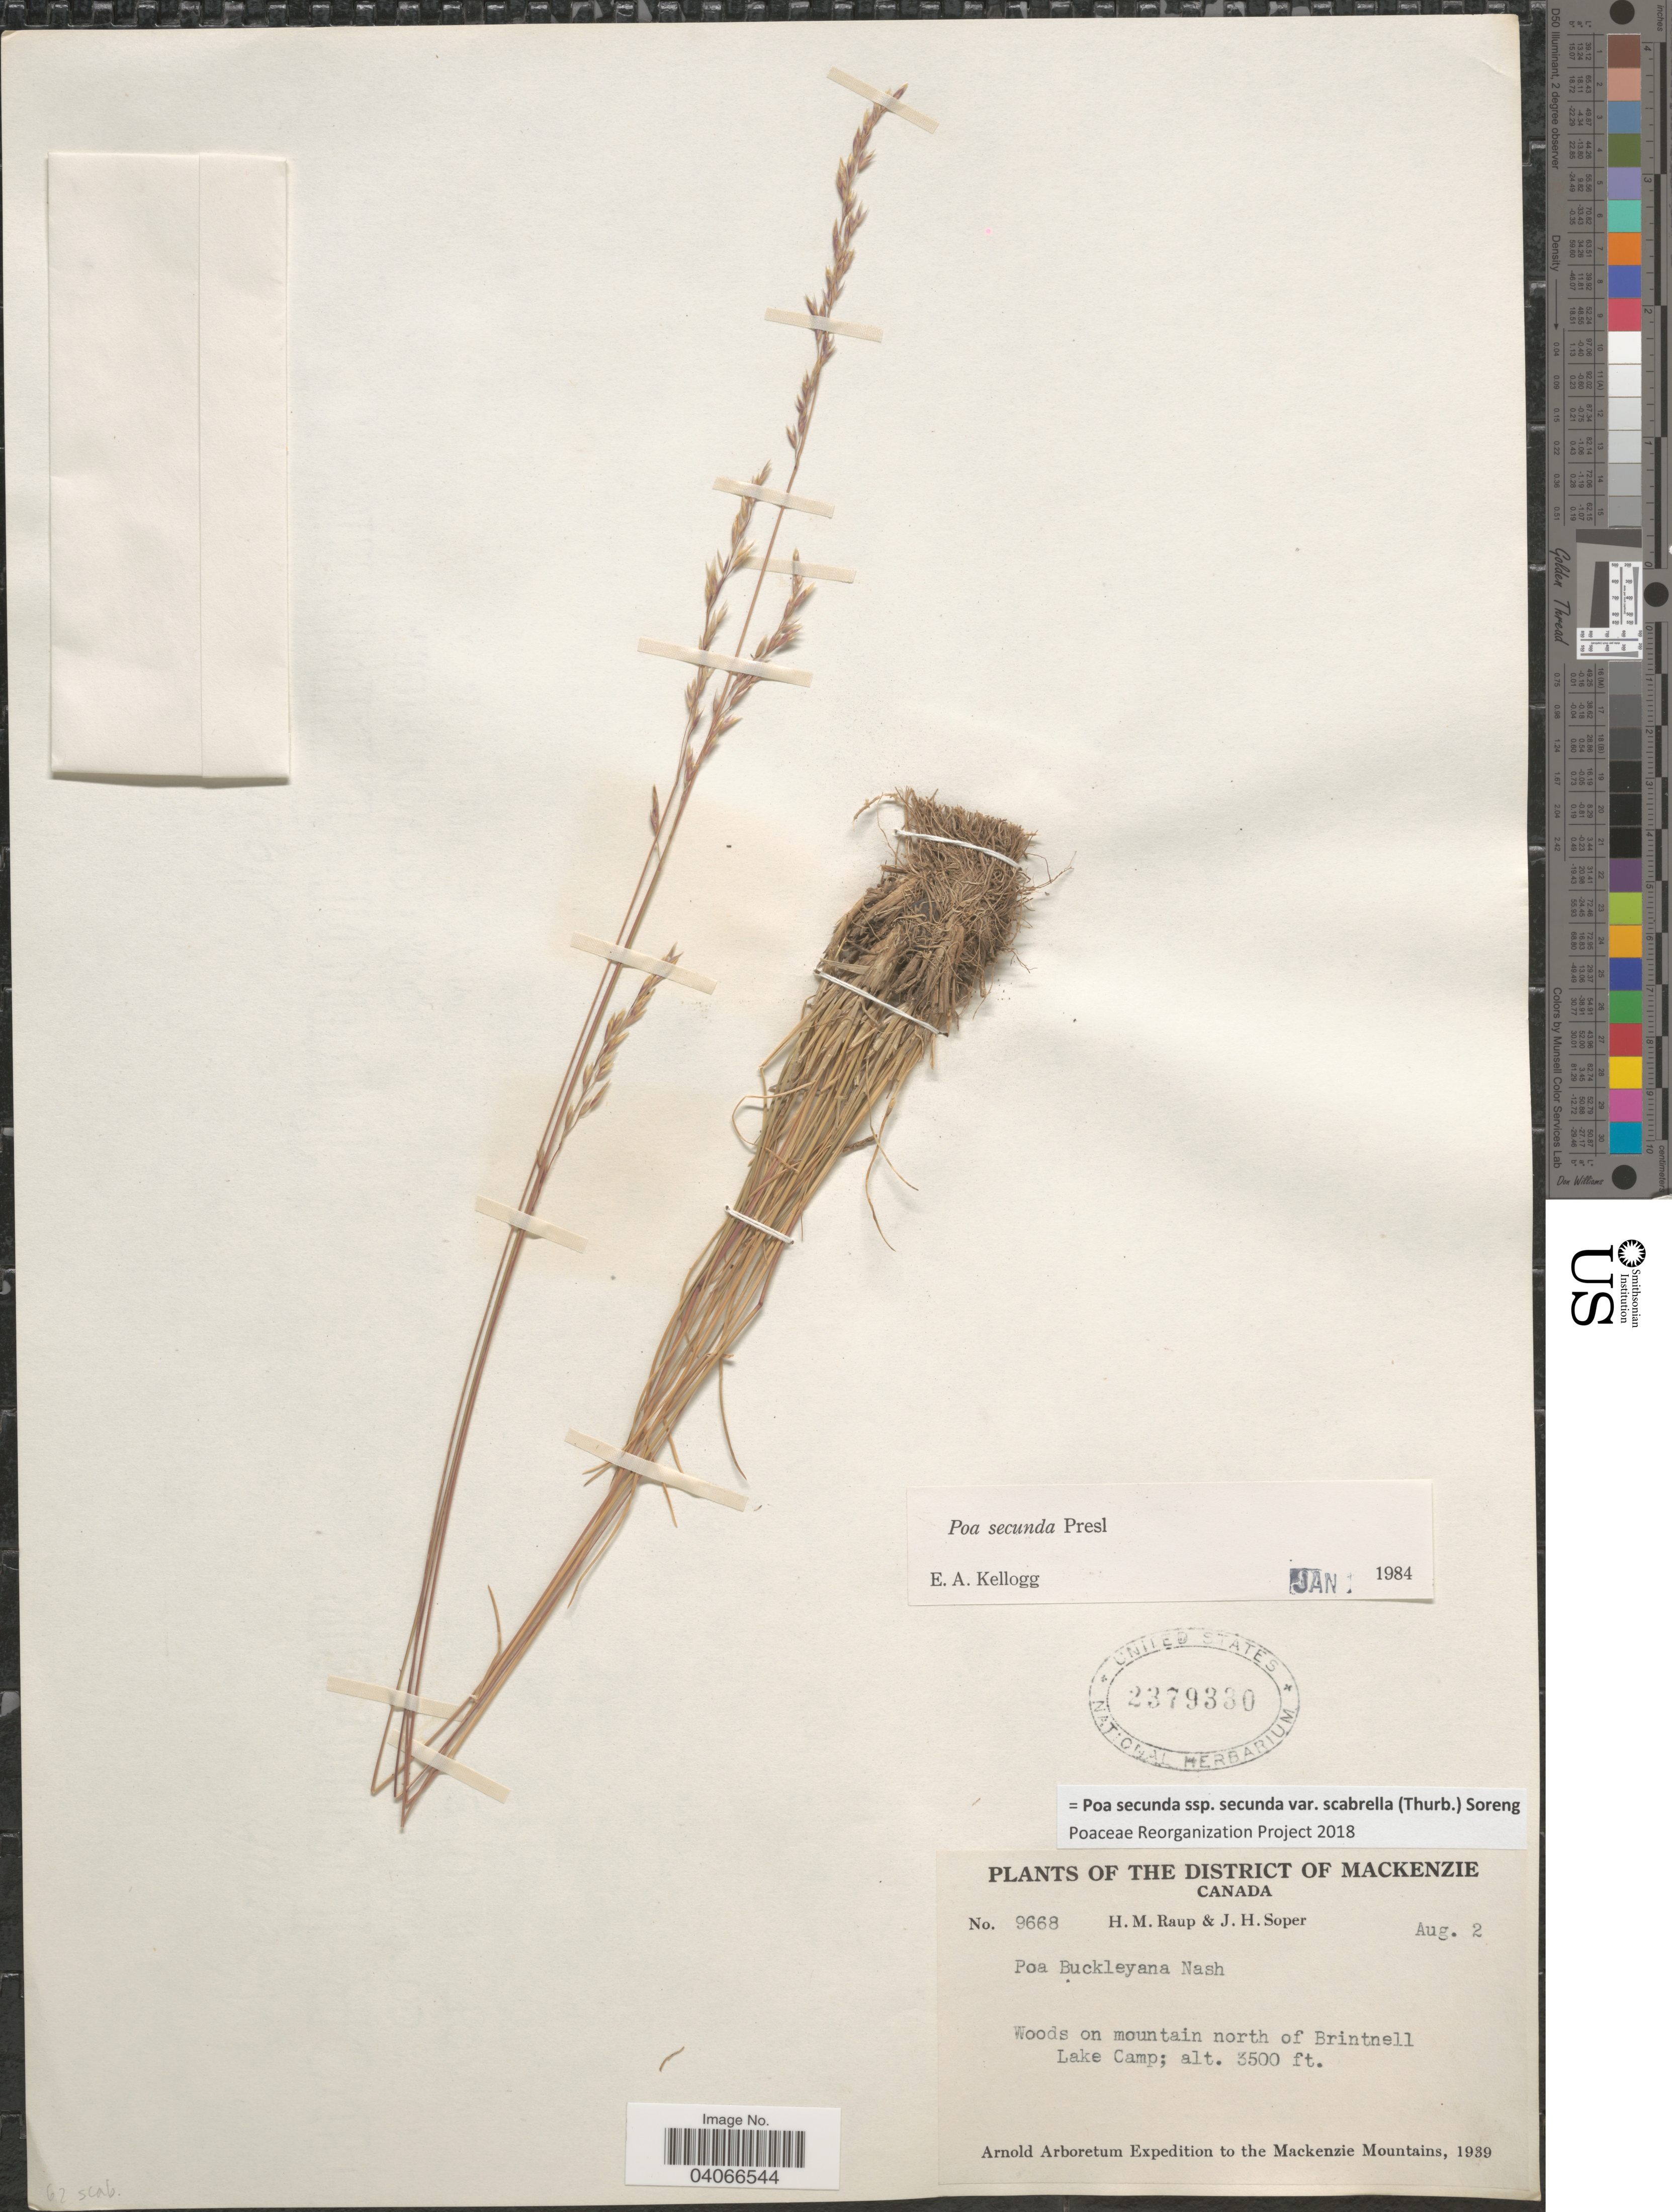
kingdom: Plantae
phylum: Tracheophyta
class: Liliopsida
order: Poales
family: Poaceae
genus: Poa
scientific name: Poa secunda subsp. secunda var. scabrella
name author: (Thurb.) Soreng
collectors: H. Raup & J. H. Soper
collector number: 9668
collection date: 1939-08-02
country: Canada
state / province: Alberta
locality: The District of Mackenzie. Woods on mountain north of Brintnell Lake Camp. Arnold Arboretum Expedition to the Mackenzie Mountains, 1939.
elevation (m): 1067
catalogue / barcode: US 2379330